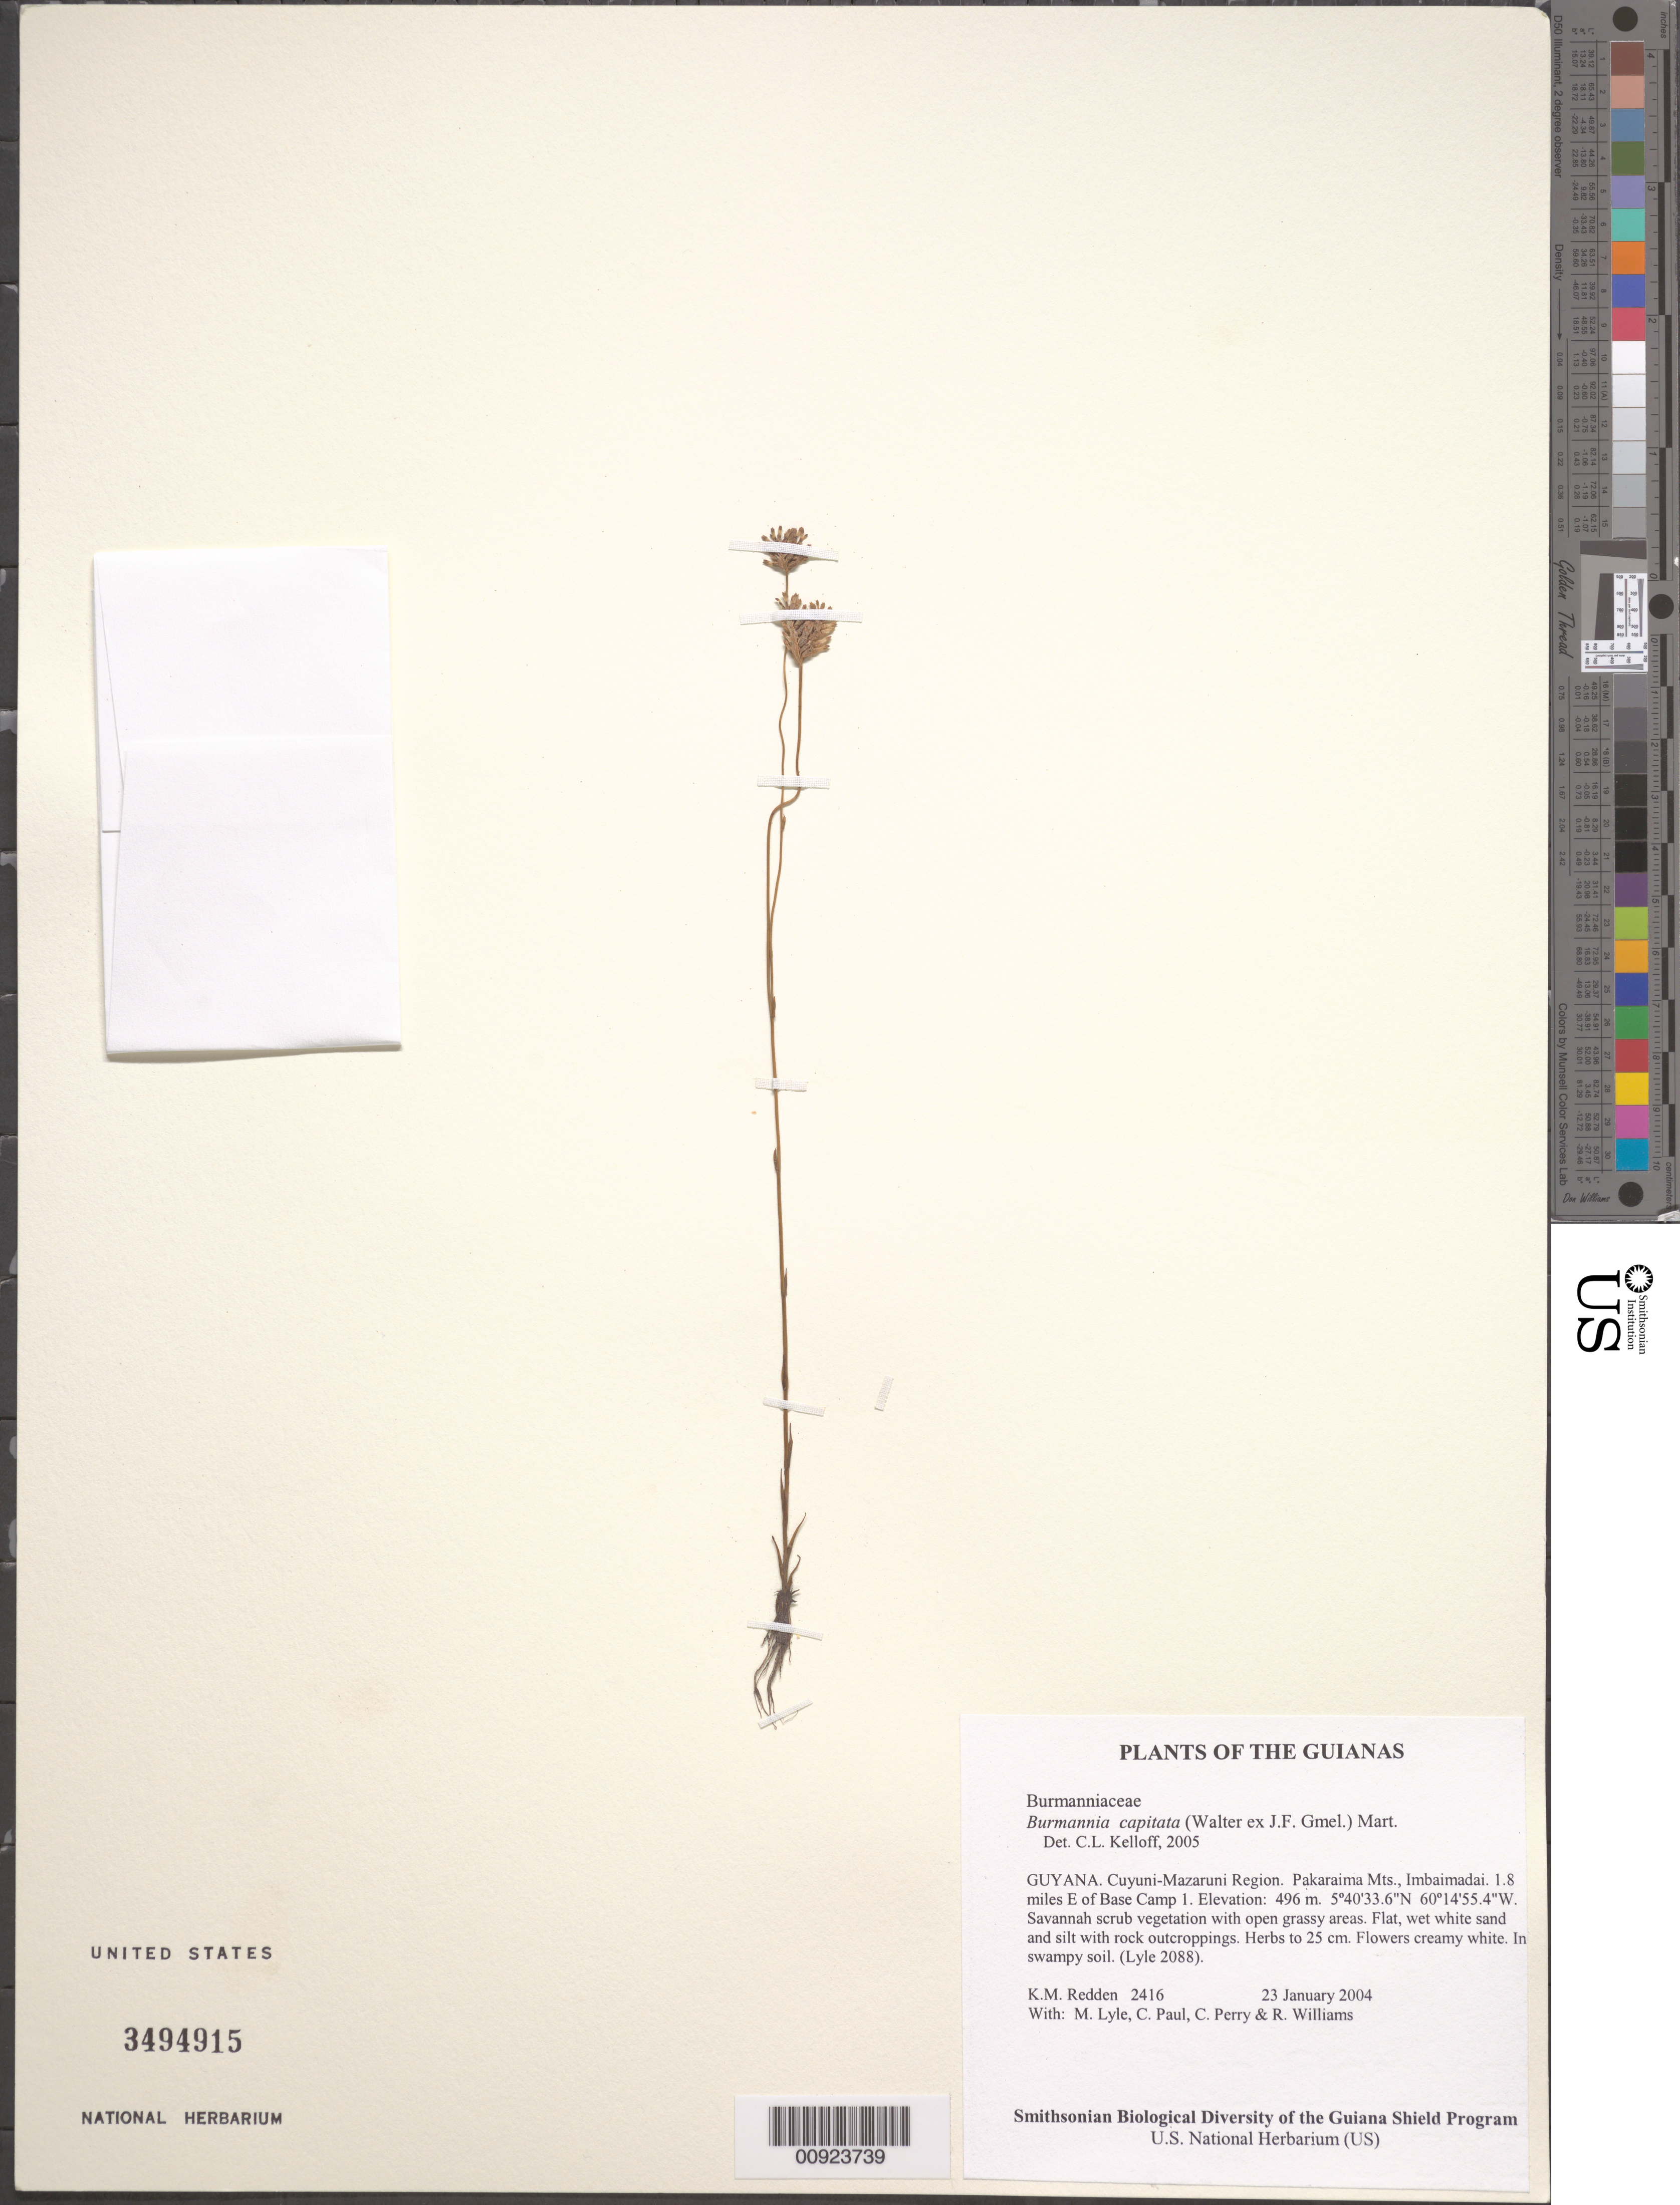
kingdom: Plantae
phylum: Tracheophyta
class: Liliopsida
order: Dioscoreales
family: Burmanniaceae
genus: Burmannia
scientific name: Burmannia capitata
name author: (Walter ex J.F. Gmel.) Mart.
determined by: Kelloff, Carol L., (US), Smithsonian Institution - National Museum of Natural History (UNITED STATES)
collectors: K. M. Redden, M. Lyle, C. Paul, C. Perry & R. Williams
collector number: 2416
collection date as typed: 23 January 2004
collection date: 2004-01-23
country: Guyana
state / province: Cuyuni-Mazaruni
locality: Pakaraima Mts., Imbaimadai. 1.8 miles E of Base Camp 1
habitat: Savanna scrub vegetation with open grassy areas. Flat, wet white sand and silt with rock outcroppings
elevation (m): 496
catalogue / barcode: US 3494915